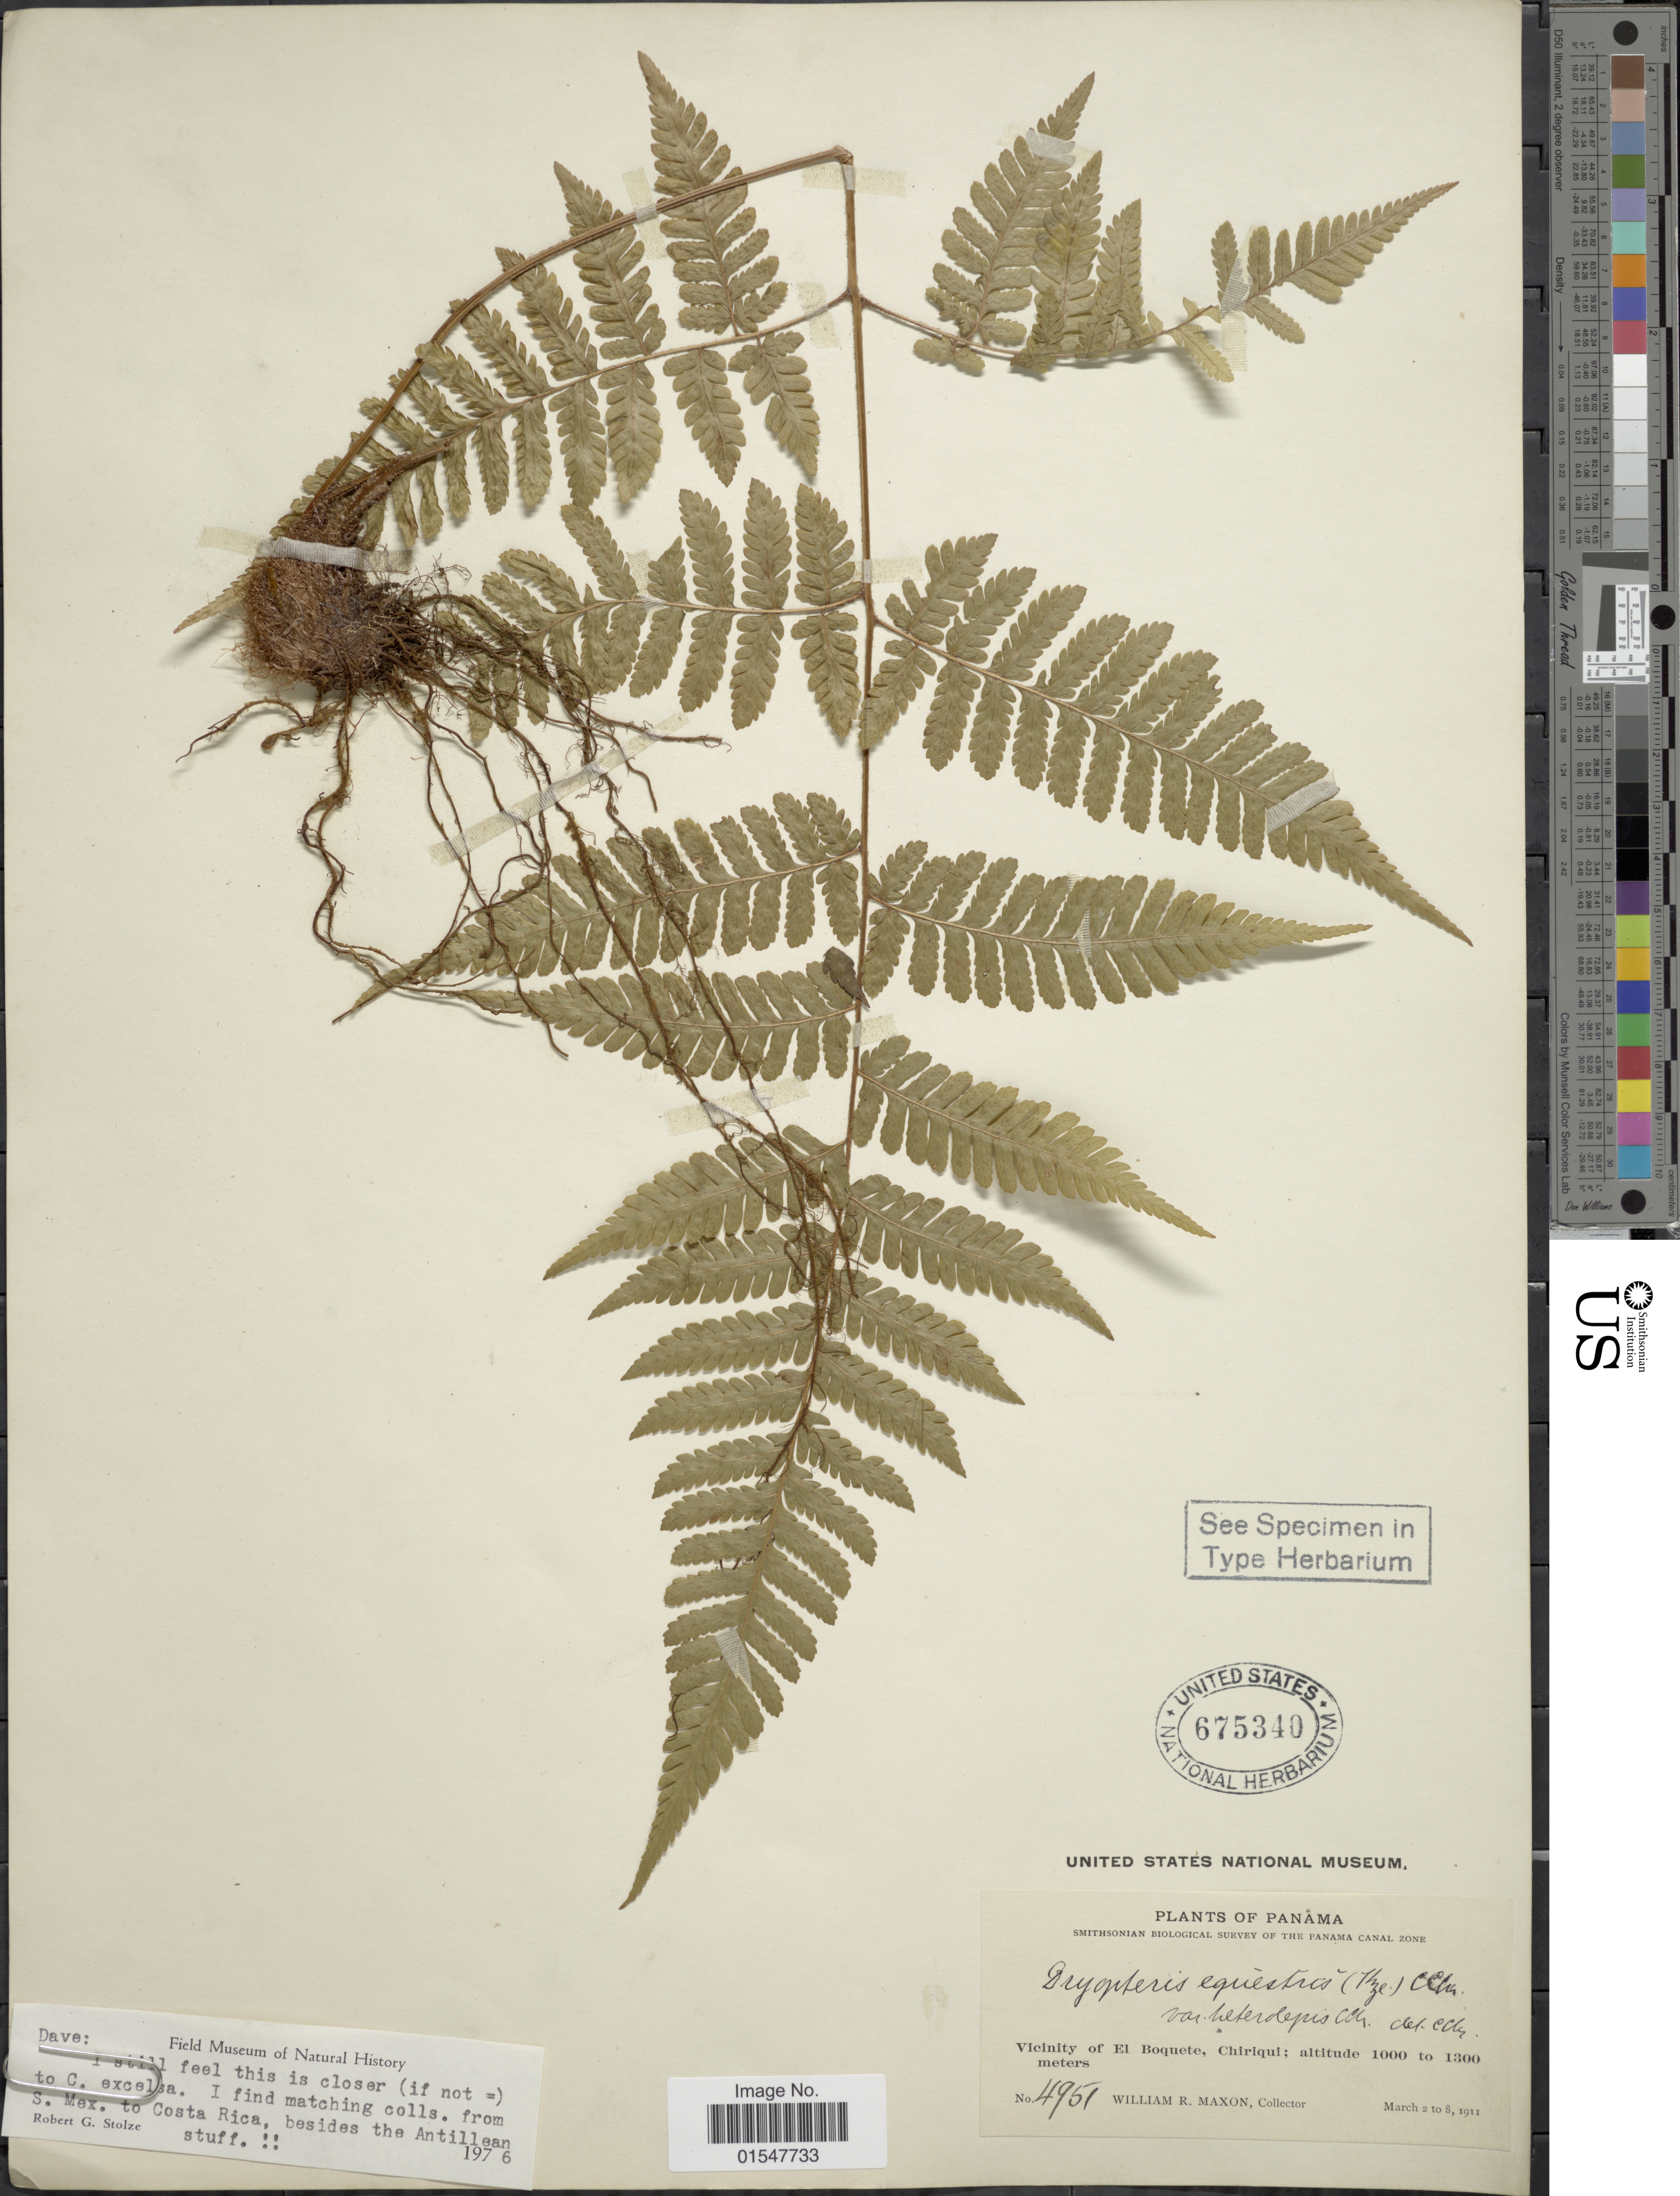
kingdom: Plantae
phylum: Tracheophyta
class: Polypodiopsida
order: Polypodiales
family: Dryopteridaceae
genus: Ctenitis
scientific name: Ctenitis excelsa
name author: (Desv.) Proctor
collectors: W. R. Maxon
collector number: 4951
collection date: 1911-03-02/1911-03-08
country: Panama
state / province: Chiriqui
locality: Vicinity of El Boquete, Chiriqui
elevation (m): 1000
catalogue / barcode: US 675340